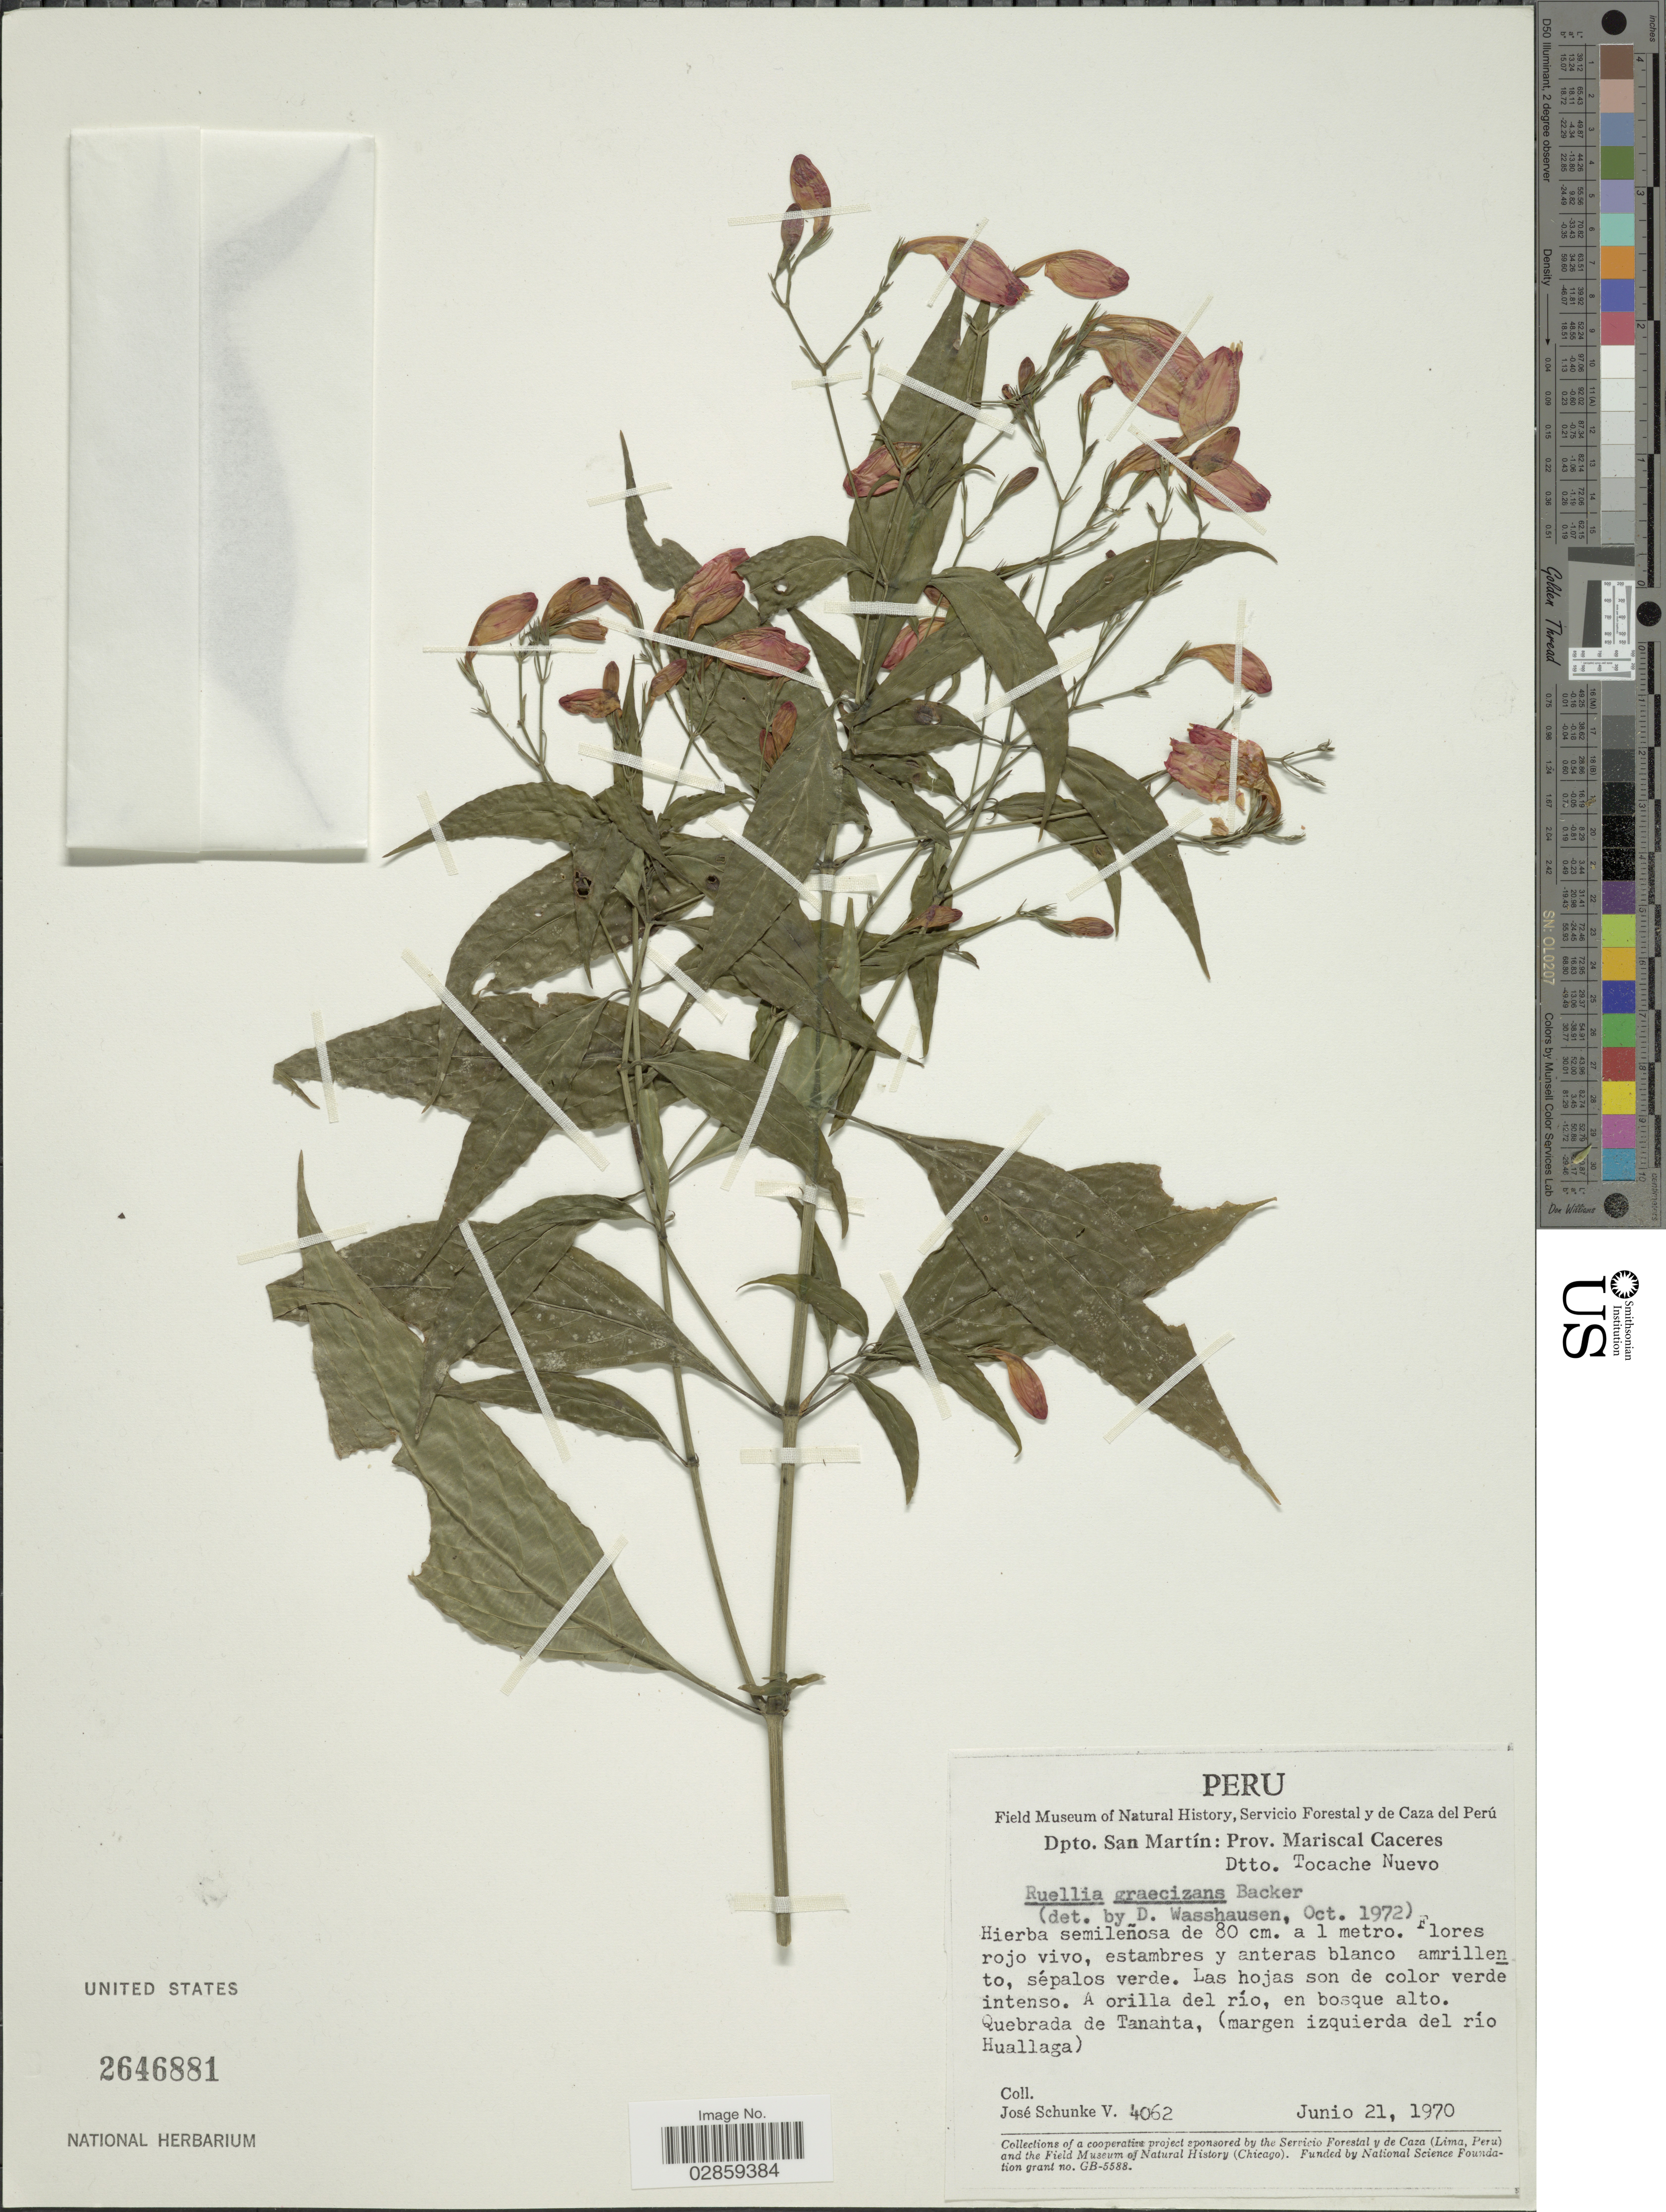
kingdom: Plantae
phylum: Tracheophyta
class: Magnoliopsida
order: Lamiales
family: Acanthaceae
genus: Ruellia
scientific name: Ruellia brevifolia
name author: (Pohl) C. Ezcurra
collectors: J. Schunke Vigo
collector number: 4062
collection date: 1970-06-21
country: Peru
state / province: San Martín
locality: Dpto. San Martín: Prov. Mariscal Caceres, Dtto. Tocache Nuevo. A orilla del río, en bosque alto. Quebrada de Tananta, (margen izquierda del río Huallaga).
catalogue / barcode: US 2646881